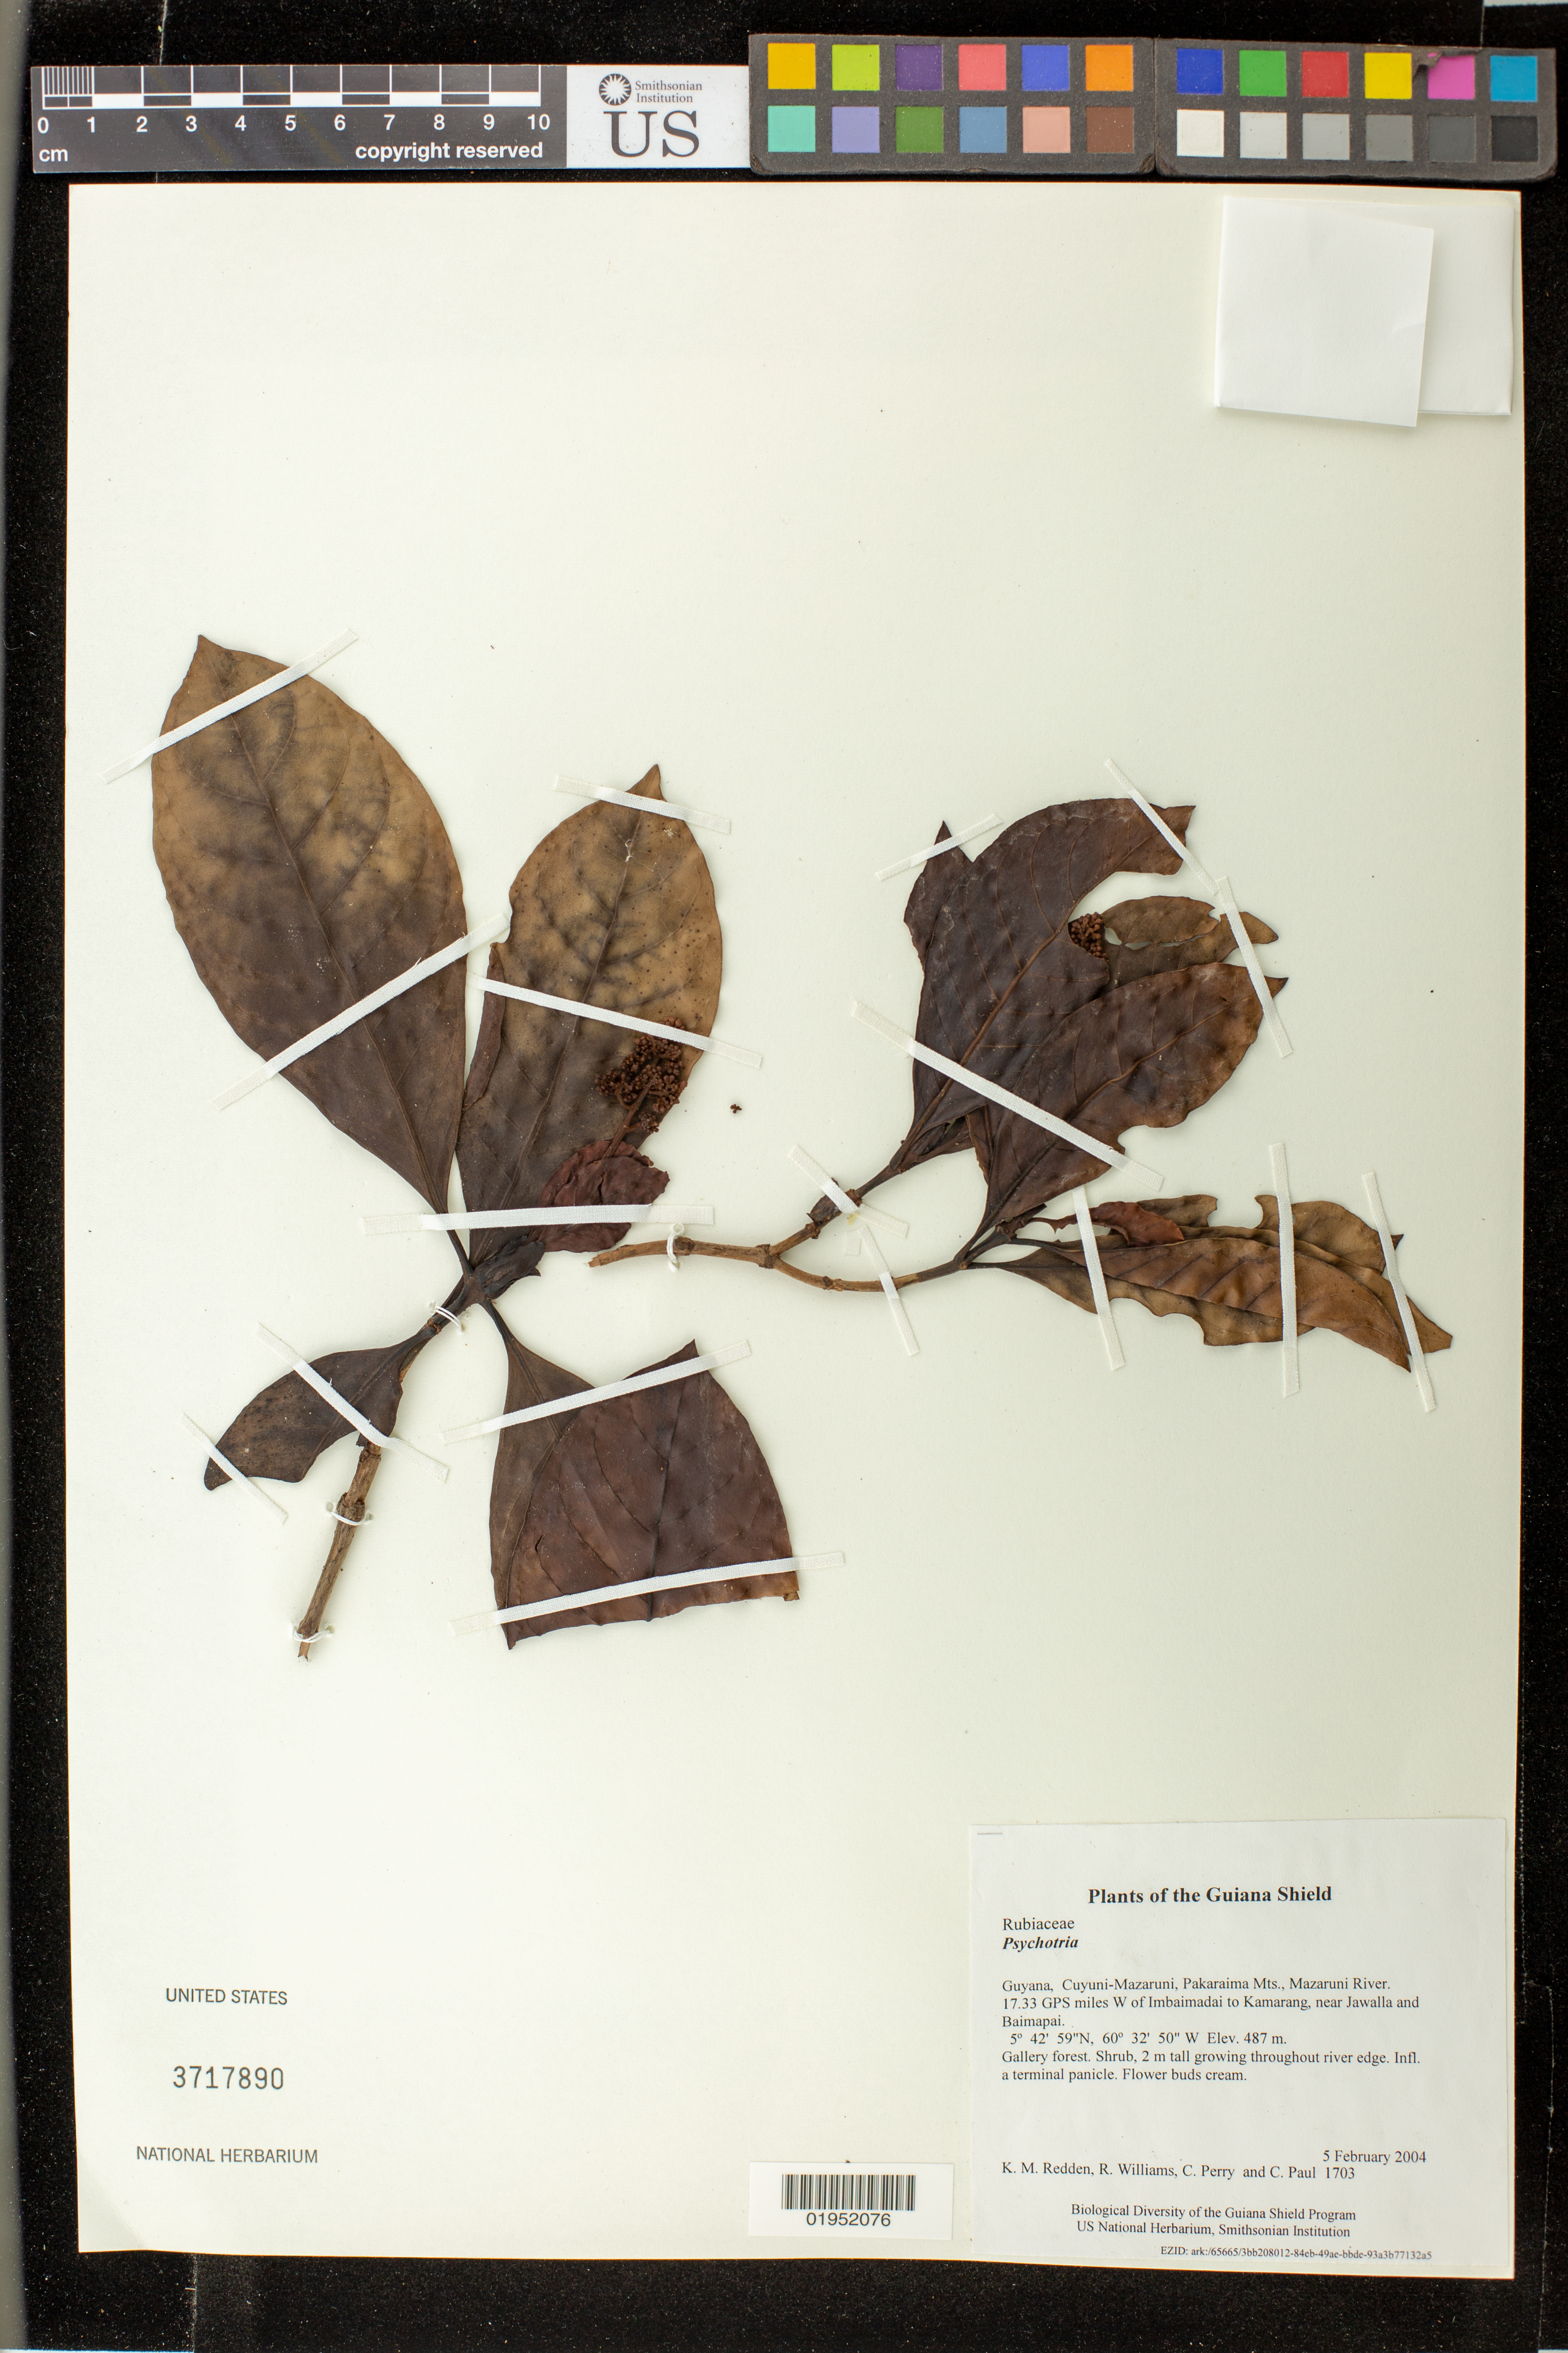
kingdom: Plantae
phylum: Tracheophyta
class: Magnoliopsida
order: Gentianales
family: Rubiaceae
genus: Psychotria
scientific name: Psychotria sp.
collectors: K. M. Redden, R. Williams, C. Perry & C. Paul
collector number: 1703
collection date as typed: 5 February 2004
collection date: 2004-02-05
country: Guyana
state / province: Cuyuni-Mazaruni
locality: Pakaraima Mts., Mazaruni River. 17.33 GPS miles W of Imbaimadai to Kamarang, near Jawalla and Baimapai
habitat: Gallery forest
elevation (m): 487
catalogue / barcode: US 3717890